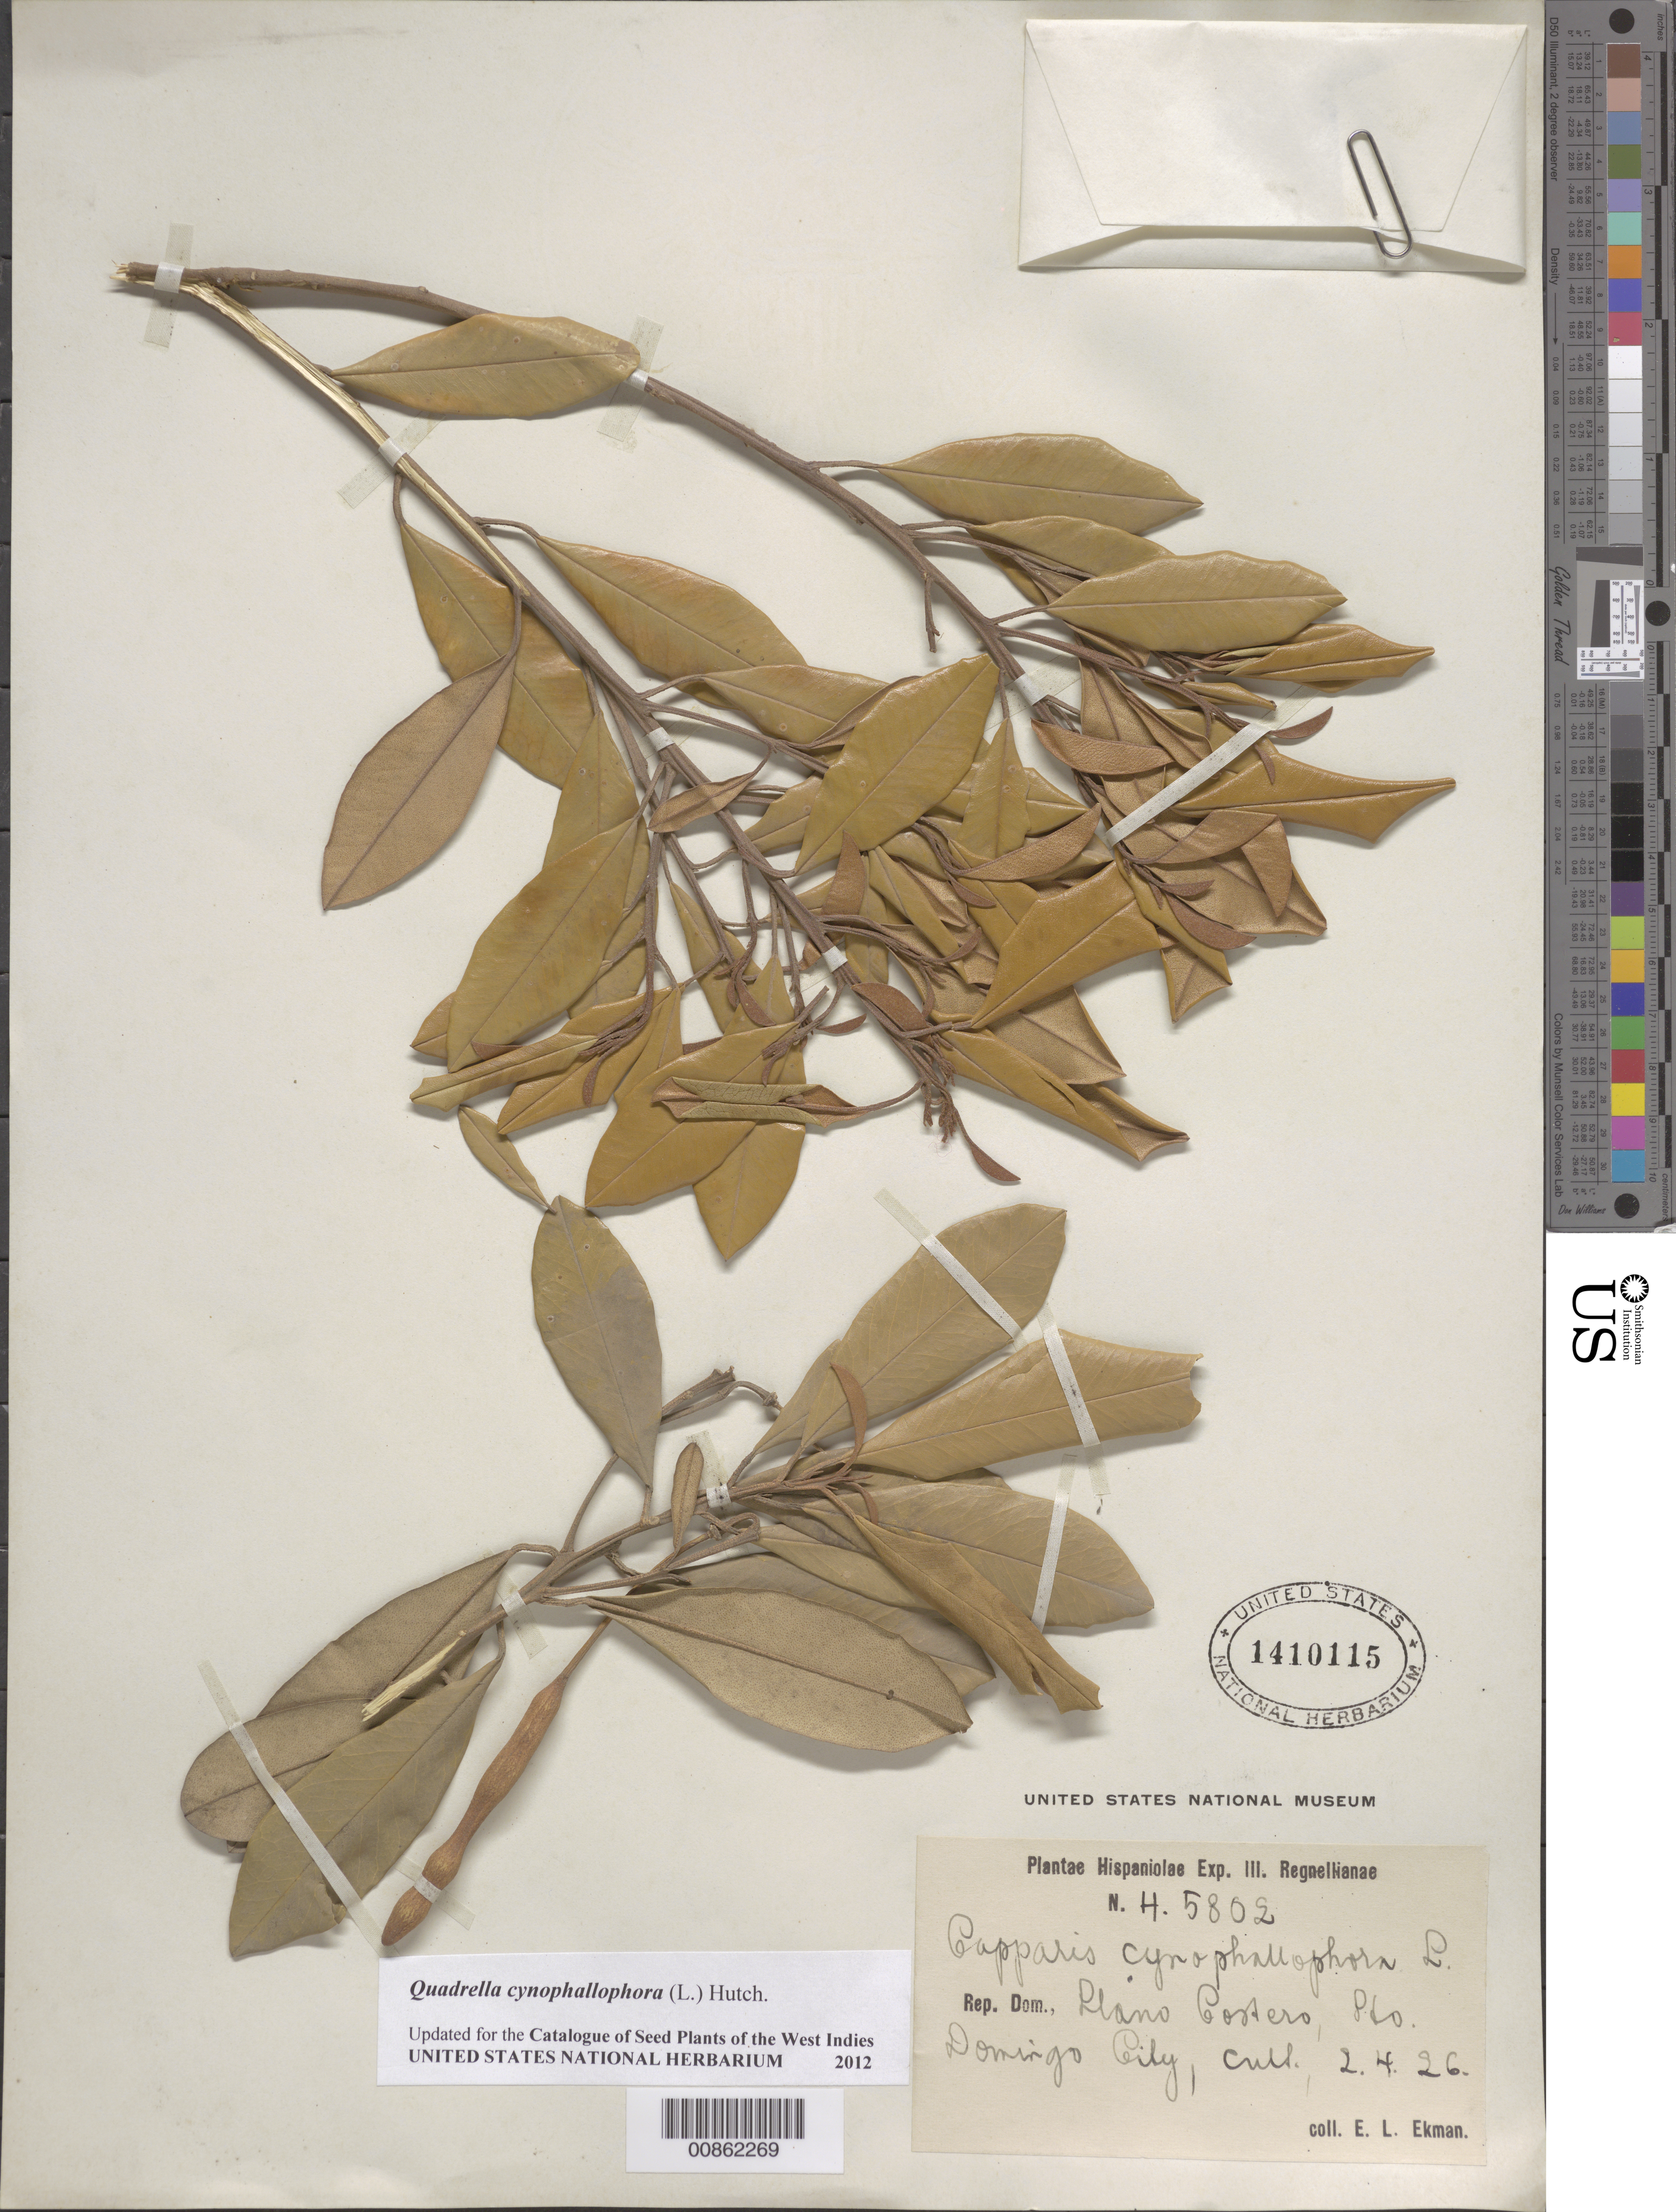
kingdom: Plantae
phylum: Tracheophyta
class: Magnoliopsida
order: Brassicales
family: Capparaceae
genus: Quadrella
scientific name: Quadrella cynophallophora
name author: (L.) Hutch.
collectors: E. L. Ekman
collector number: H 5802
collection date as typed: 02 Apr 1926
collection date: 1926-04-02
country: Dominican Republic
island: Hispaniola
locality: Llano Costero, Sto. Domingo City.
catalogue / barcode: US 1410115